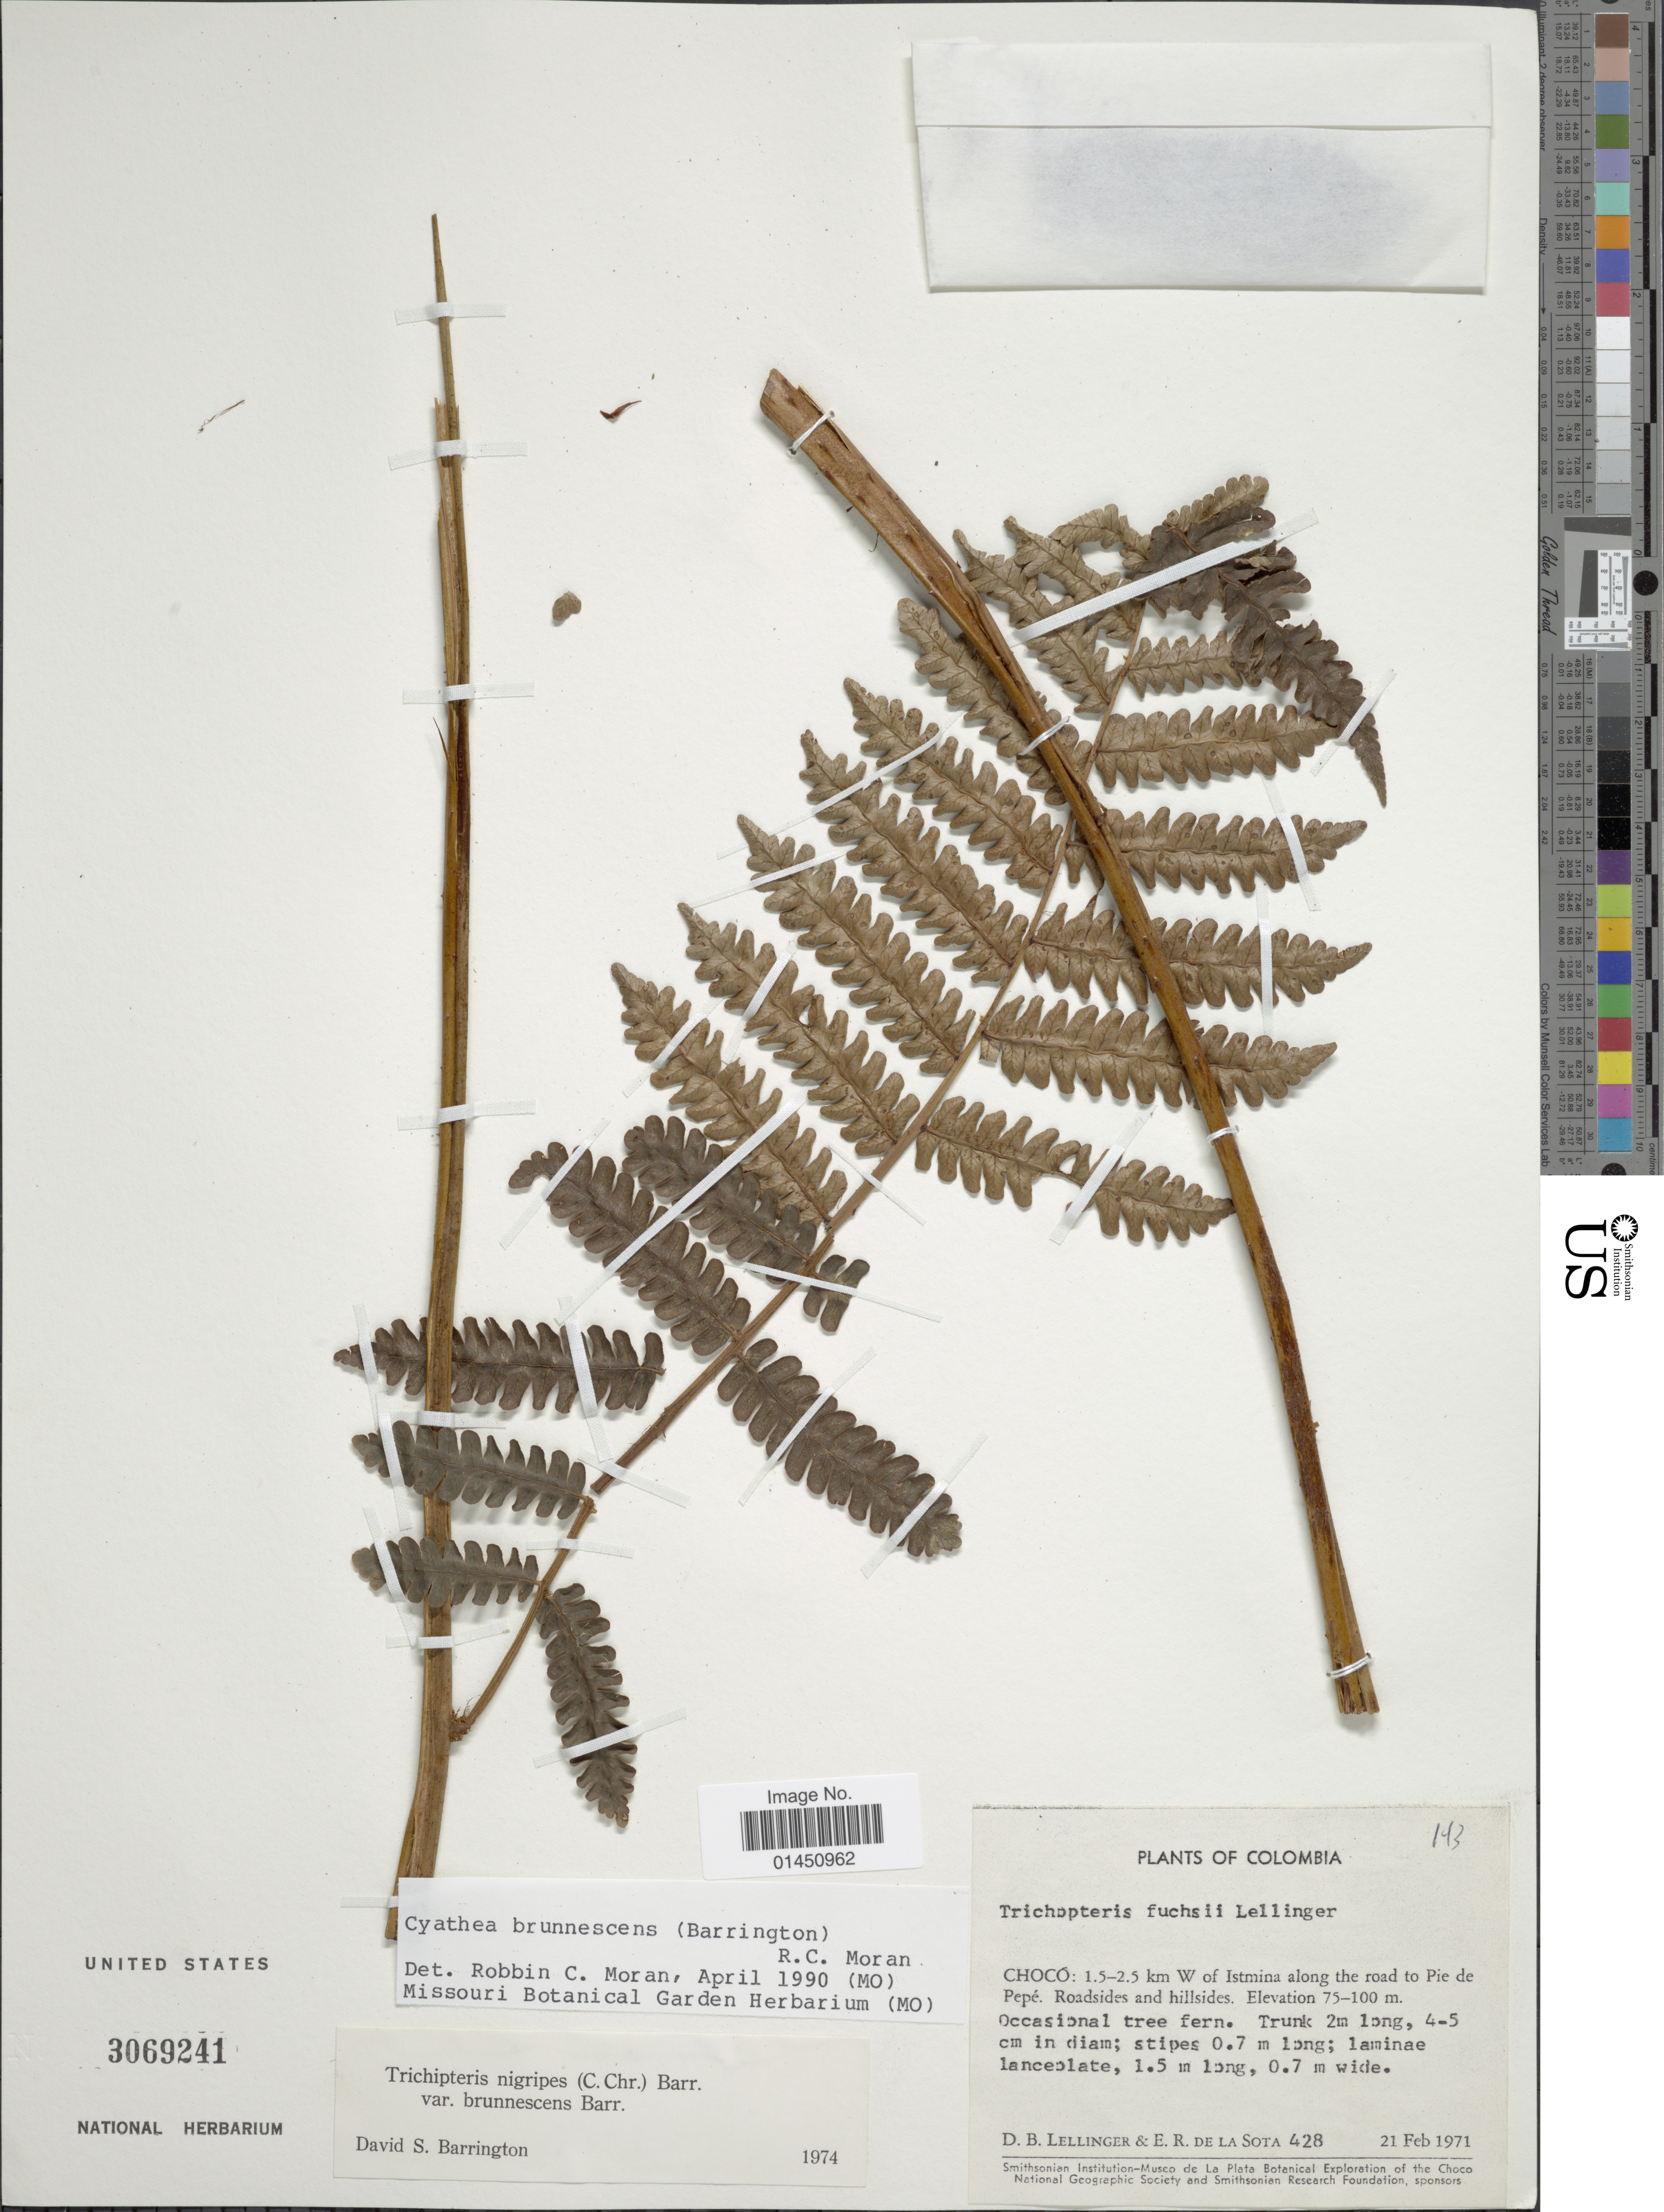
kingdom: Plantae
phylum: Tracheophyta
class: Polypodiopsida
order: Cyatheales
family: Cyatheaceae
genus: Cyathea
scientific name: Cyathea brunnescens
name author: (Barrington) R.C. Moran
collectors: D. B. Lellinger & E. R. de la Sota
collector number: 428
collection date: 1971-02-21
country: Colombia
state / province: Chocó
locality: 1.5-2.5 km W of Istmina along the road to Pie de Pepe. Roadsides and hillsides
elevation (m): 75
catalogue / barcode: US 3069241